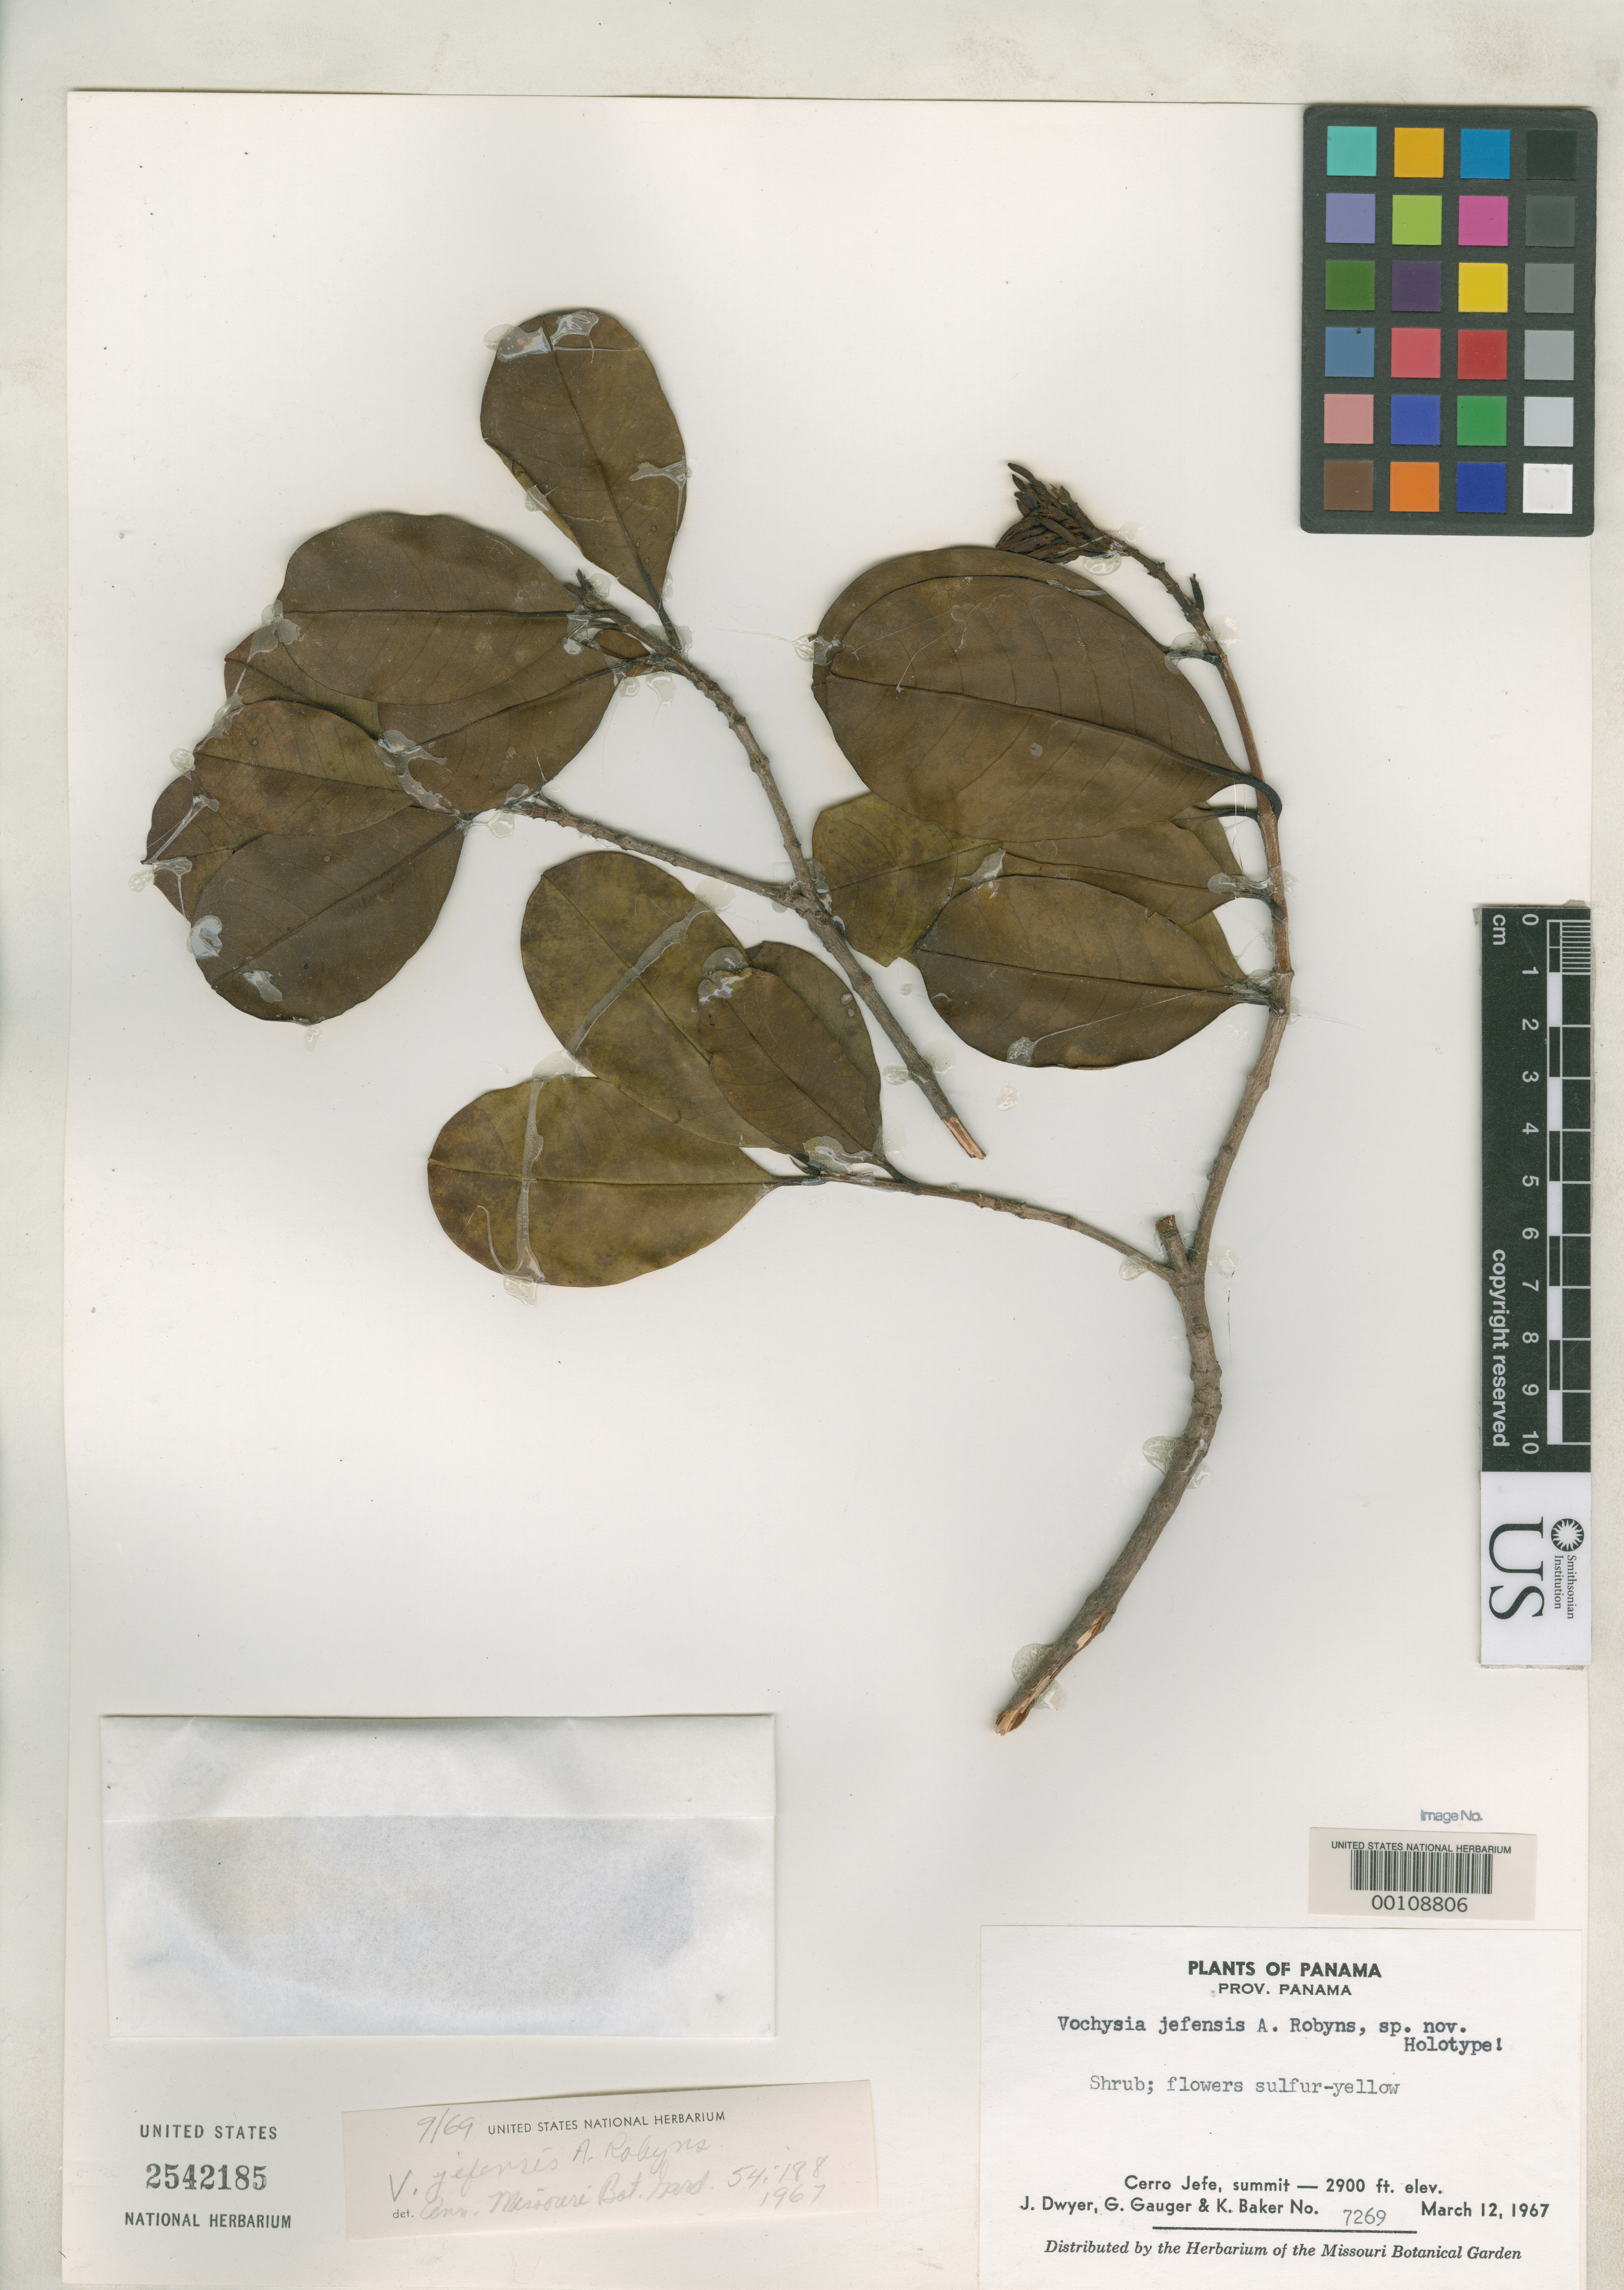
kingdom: Plantae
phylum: Tracheophyta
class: Magnoliopsida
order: Myrtales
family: Vochysiaceae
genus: Vochysia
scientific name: Vochysia jefensis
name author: A. Robyns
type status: Isotype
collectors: J. D. Dwyer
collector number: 7269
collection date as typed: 12 Mar 1967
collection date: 1967-03-12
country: Panama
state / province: Panamá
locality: Cerro Jefe.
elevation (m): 884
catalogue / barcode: US 2542185